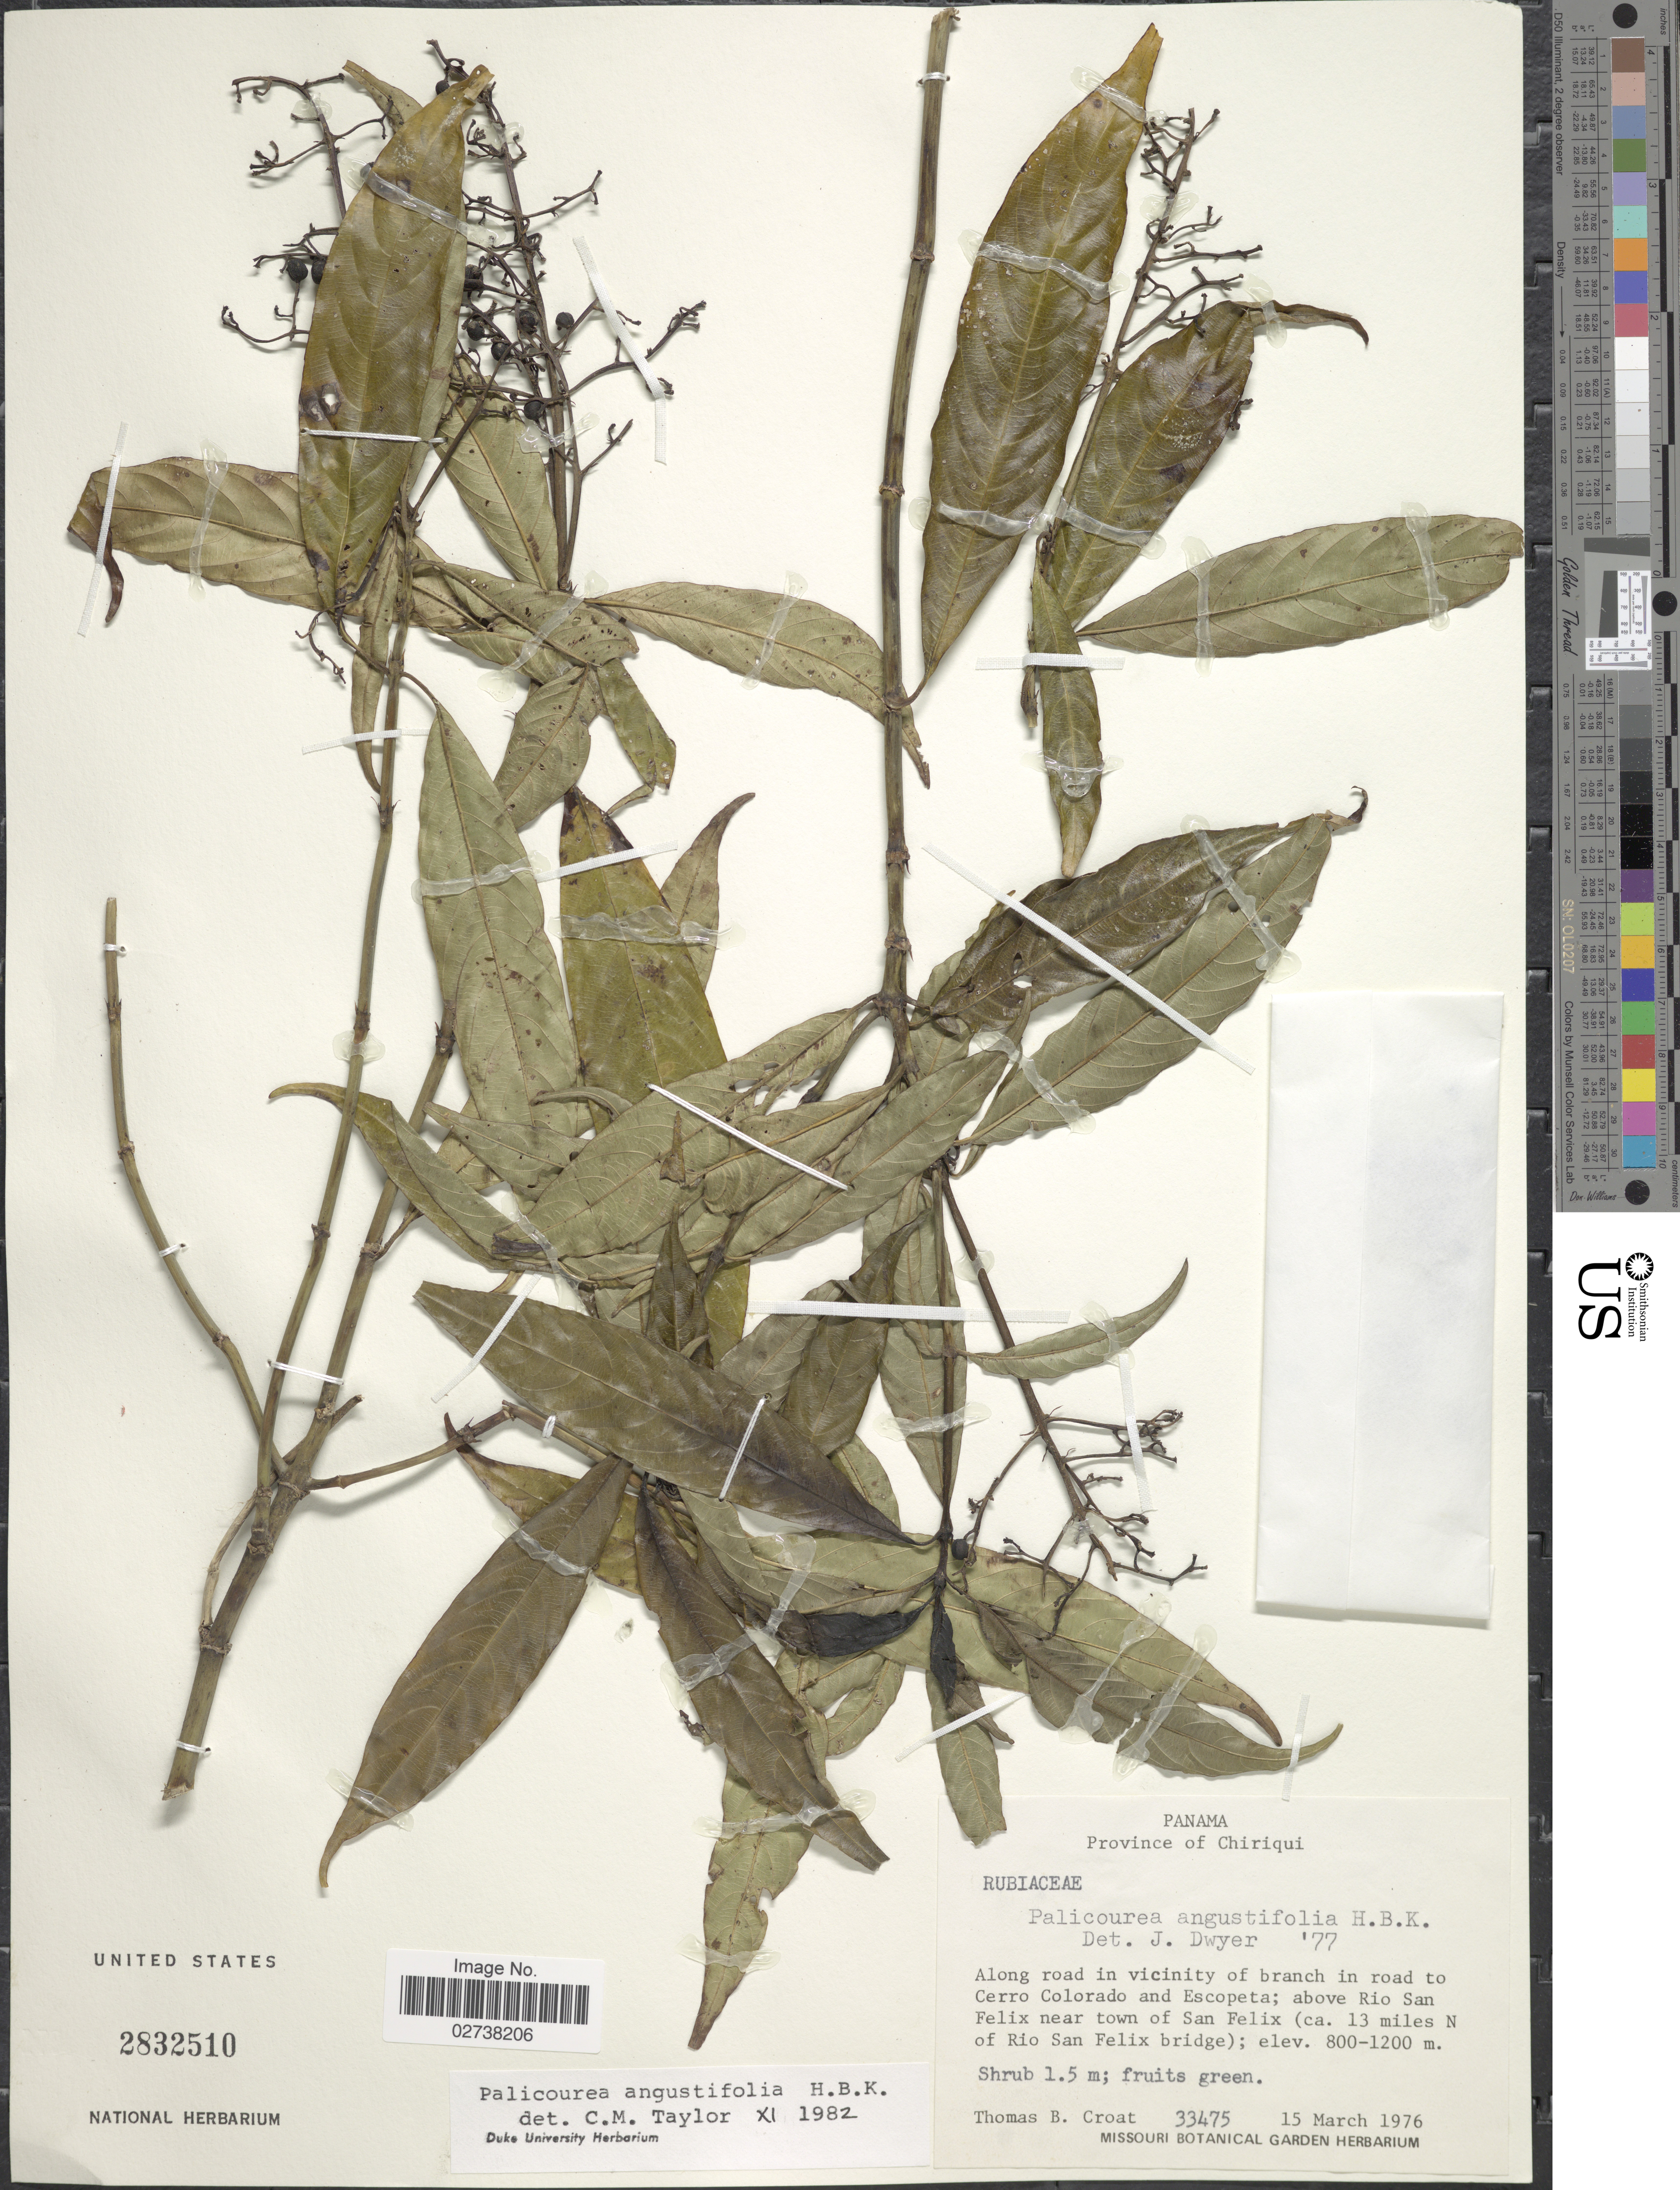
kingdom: Plantae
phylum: Tracheophyta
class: Magnoliopsida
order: Gentianales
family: Rubiaceae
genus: Palicourea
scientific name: Palicourea angustifolia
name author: Kunth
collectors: T. B. Croat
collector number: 33475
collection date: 1976-03-15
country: Panama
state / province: Chiriqui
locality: Along road in vicinity of branch in road to Cerro Colorado and Escopeta; above Rio San Felix near town of San Felix (ca. 13 miles N of Rio San Felix bridge)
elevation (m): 800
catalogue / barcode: US 2832510